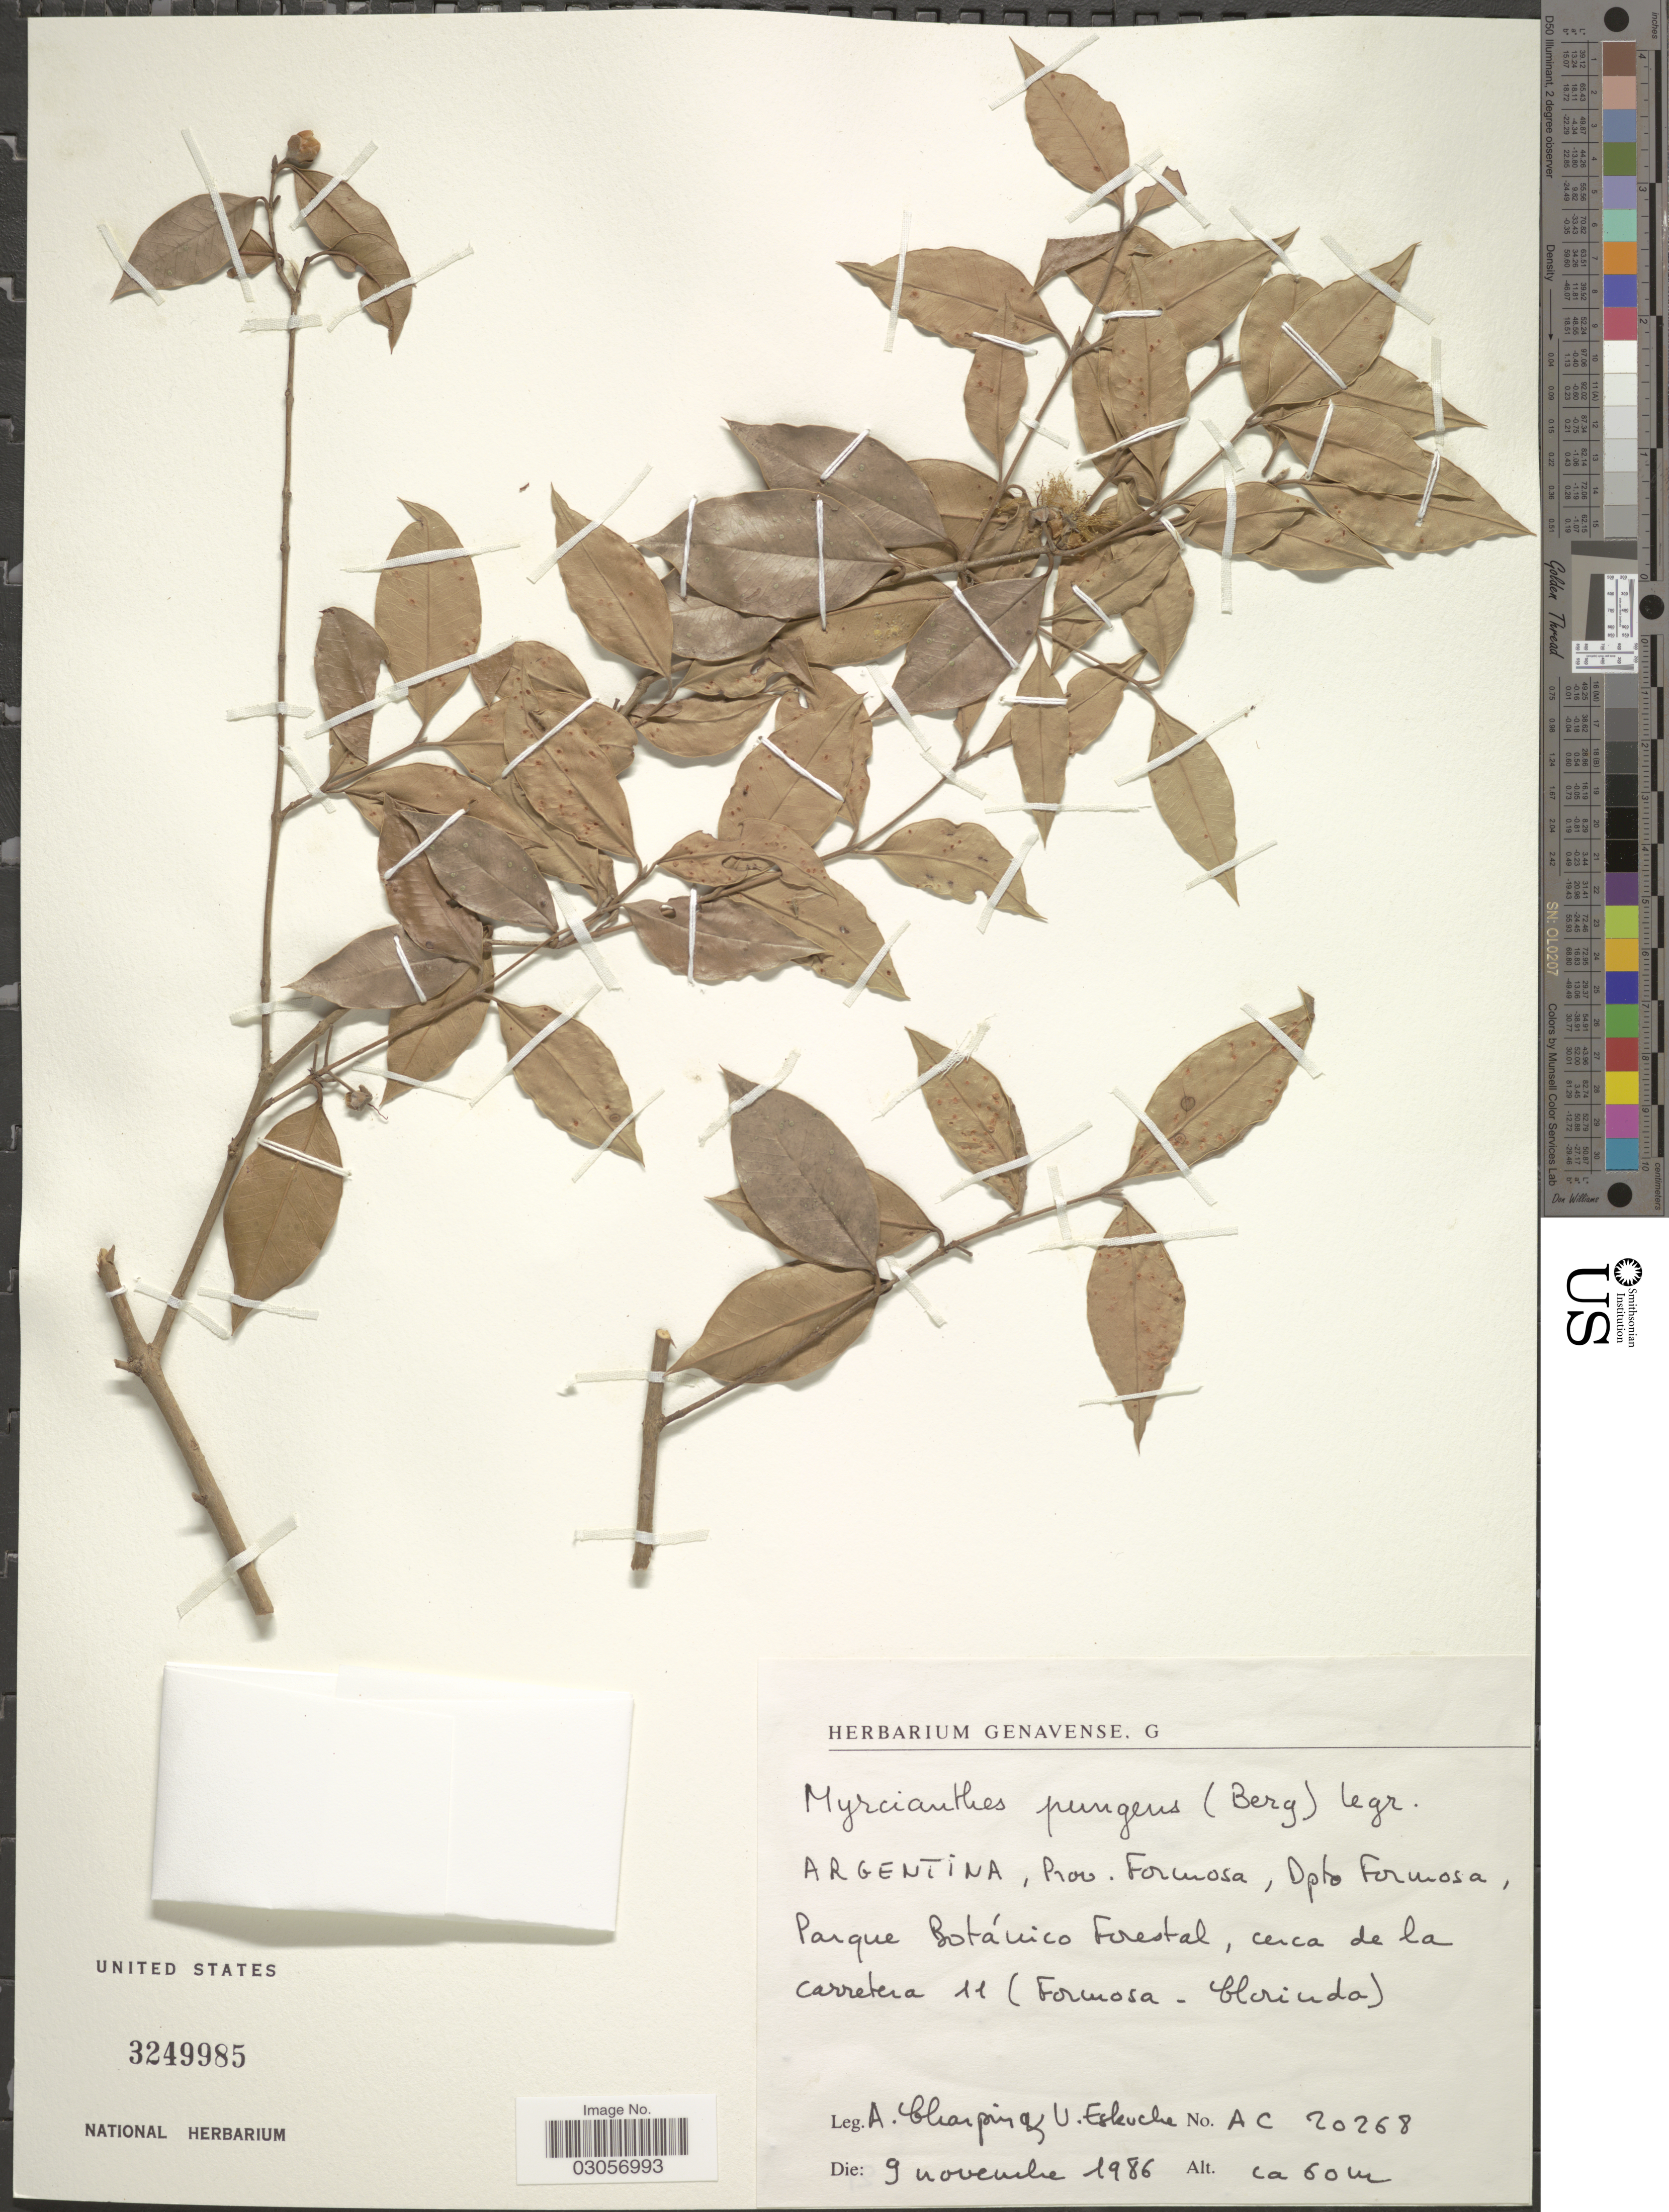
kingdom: Plantae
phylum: Tracheophyta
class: Magnoliopsida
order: Myrtales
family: Myrtaceae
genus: Myrcianthes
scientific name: Myrcianthes pungens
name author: (O. Berg) D. Legrand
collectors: A. Charpin & U. Eskuche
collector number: AC20268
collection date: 1986-11-09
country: Argentina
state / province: Formosa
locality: Dpto. Formosa, Parque Botánico Forestal, cerca de la carretera 11 (Formosa-Clorinda).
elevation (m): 60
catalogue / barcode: US 3249985